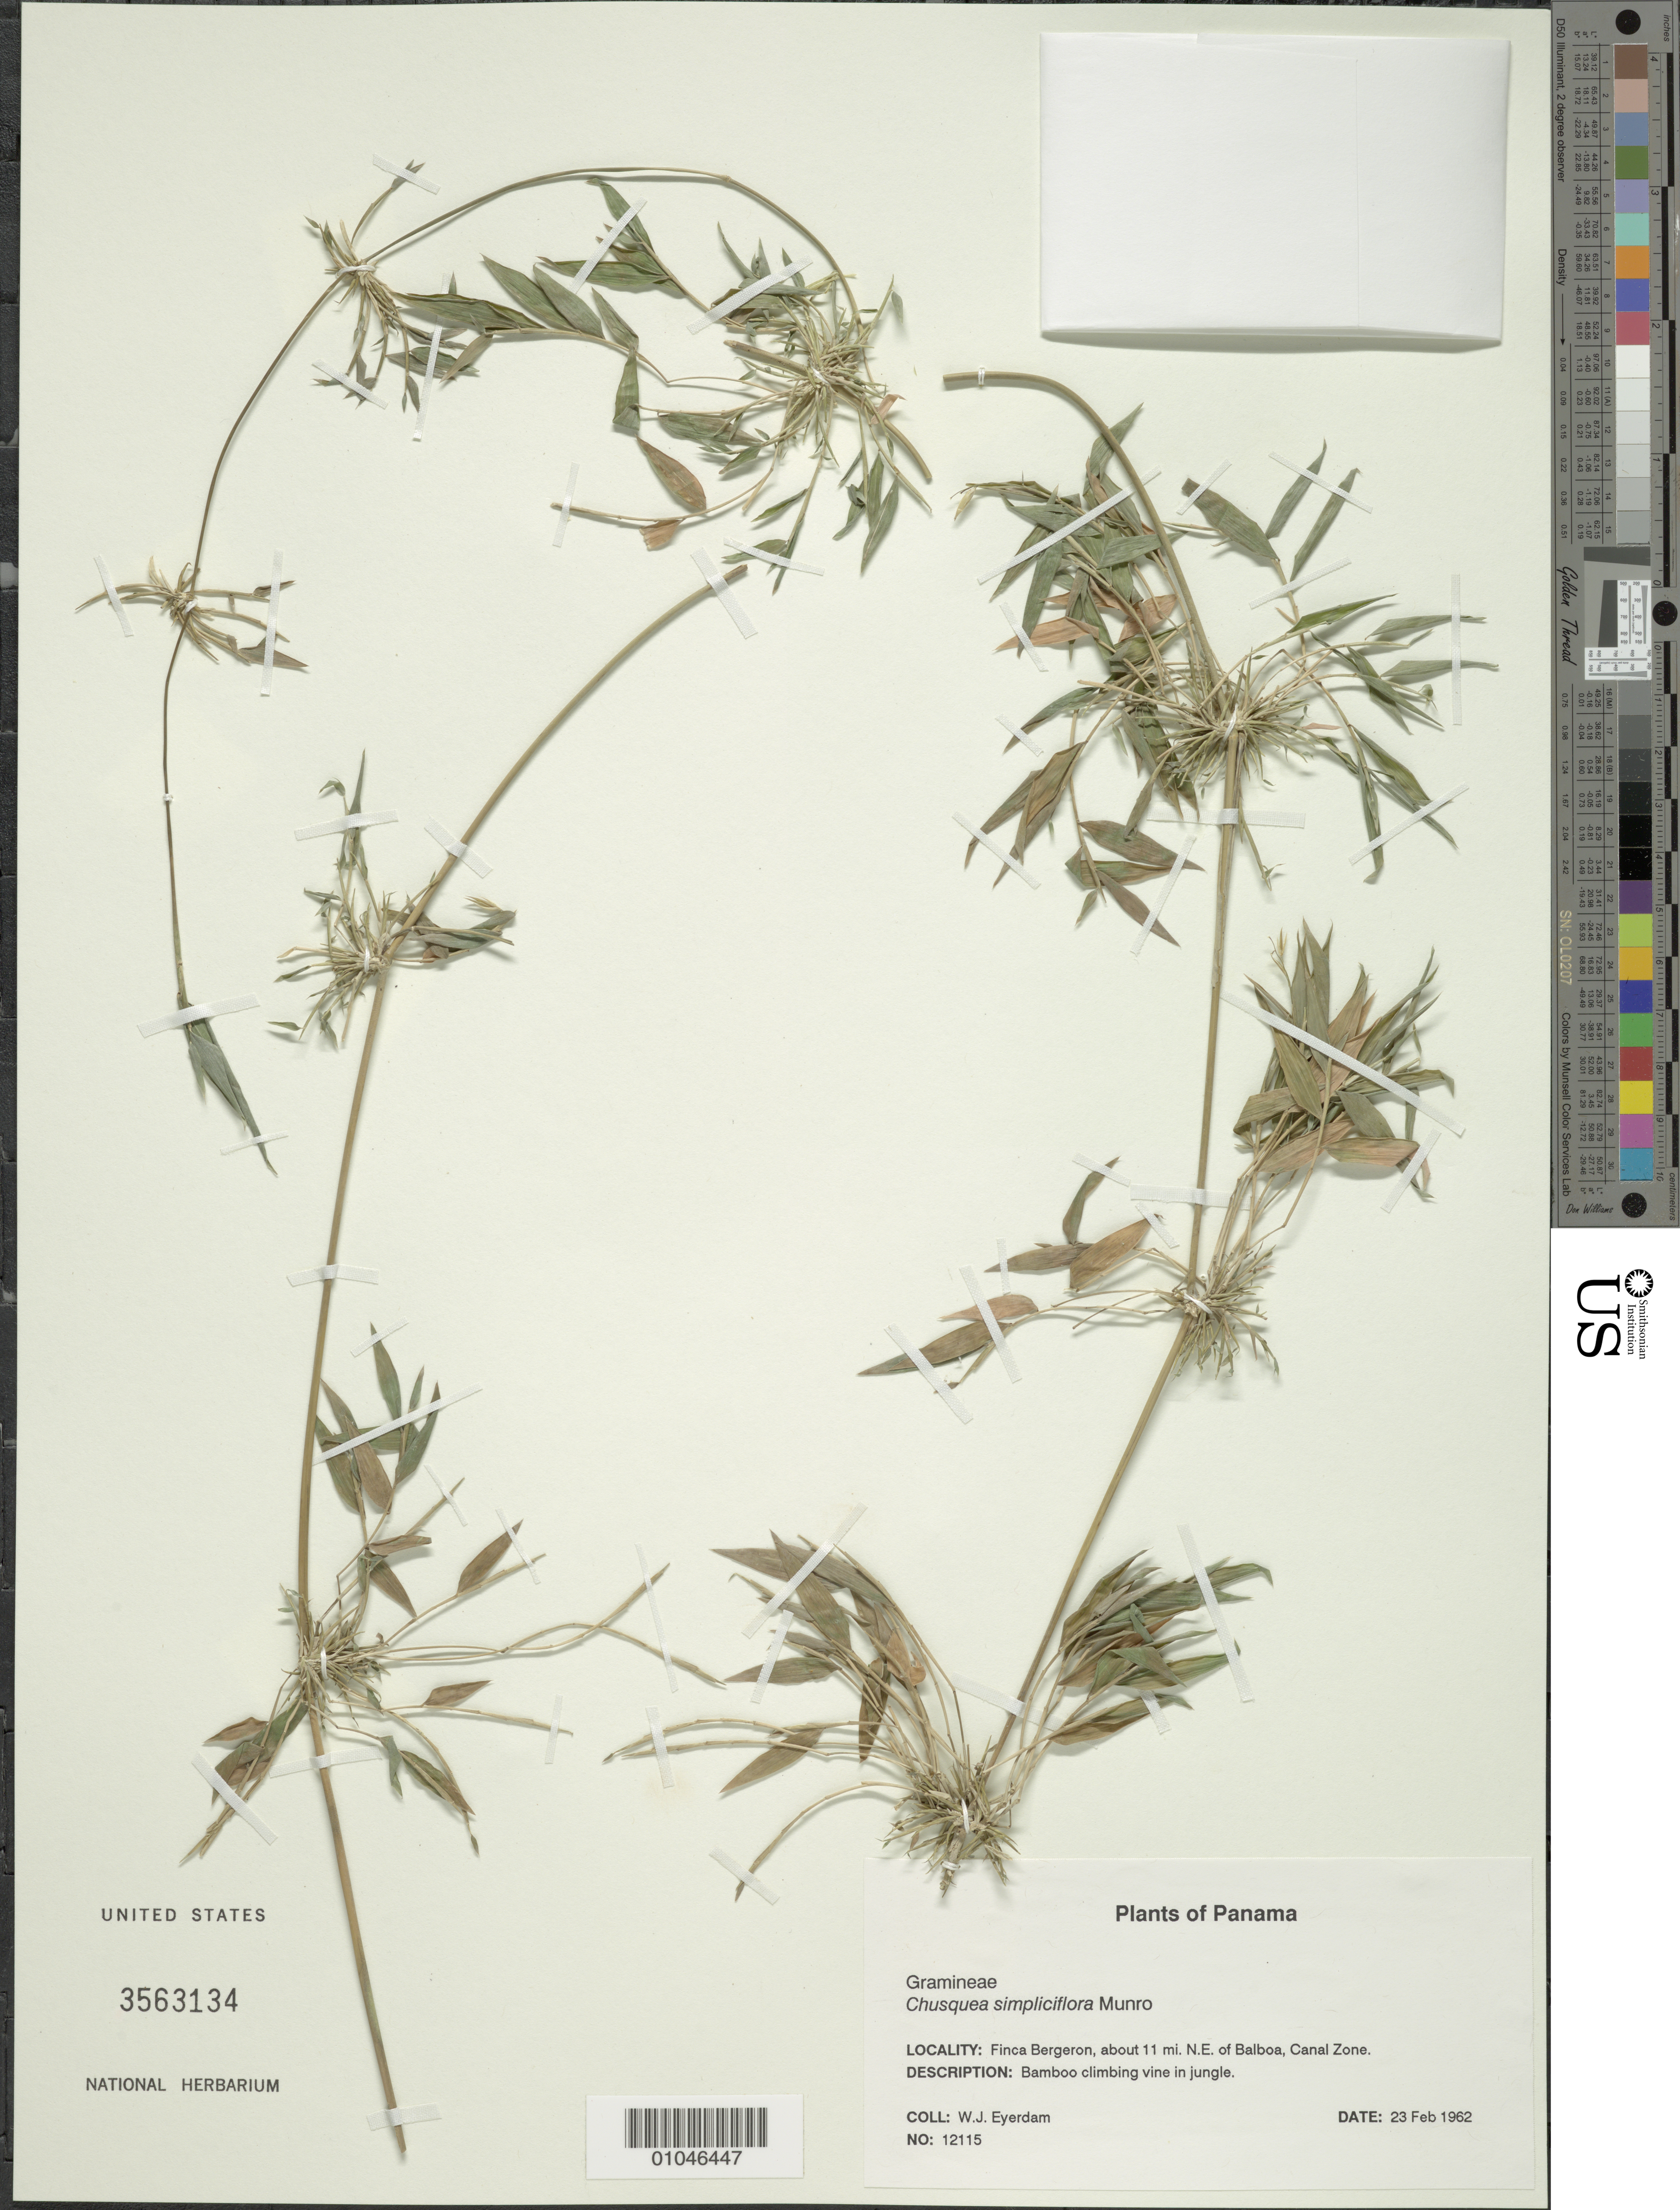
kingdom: Plantae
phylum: Tracheophyta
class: Liliopsida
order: Poales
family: Poaceae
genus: Chusquea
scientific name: Chusquea simpliciflora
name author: Munro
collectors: W. J. Eyerdam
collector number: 12115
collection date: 1962-02-23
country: Panama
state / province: Panamá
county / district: Canal Zone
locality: Finca Bergeron, 11 mi NE of Balboa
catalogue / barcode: US 3563134